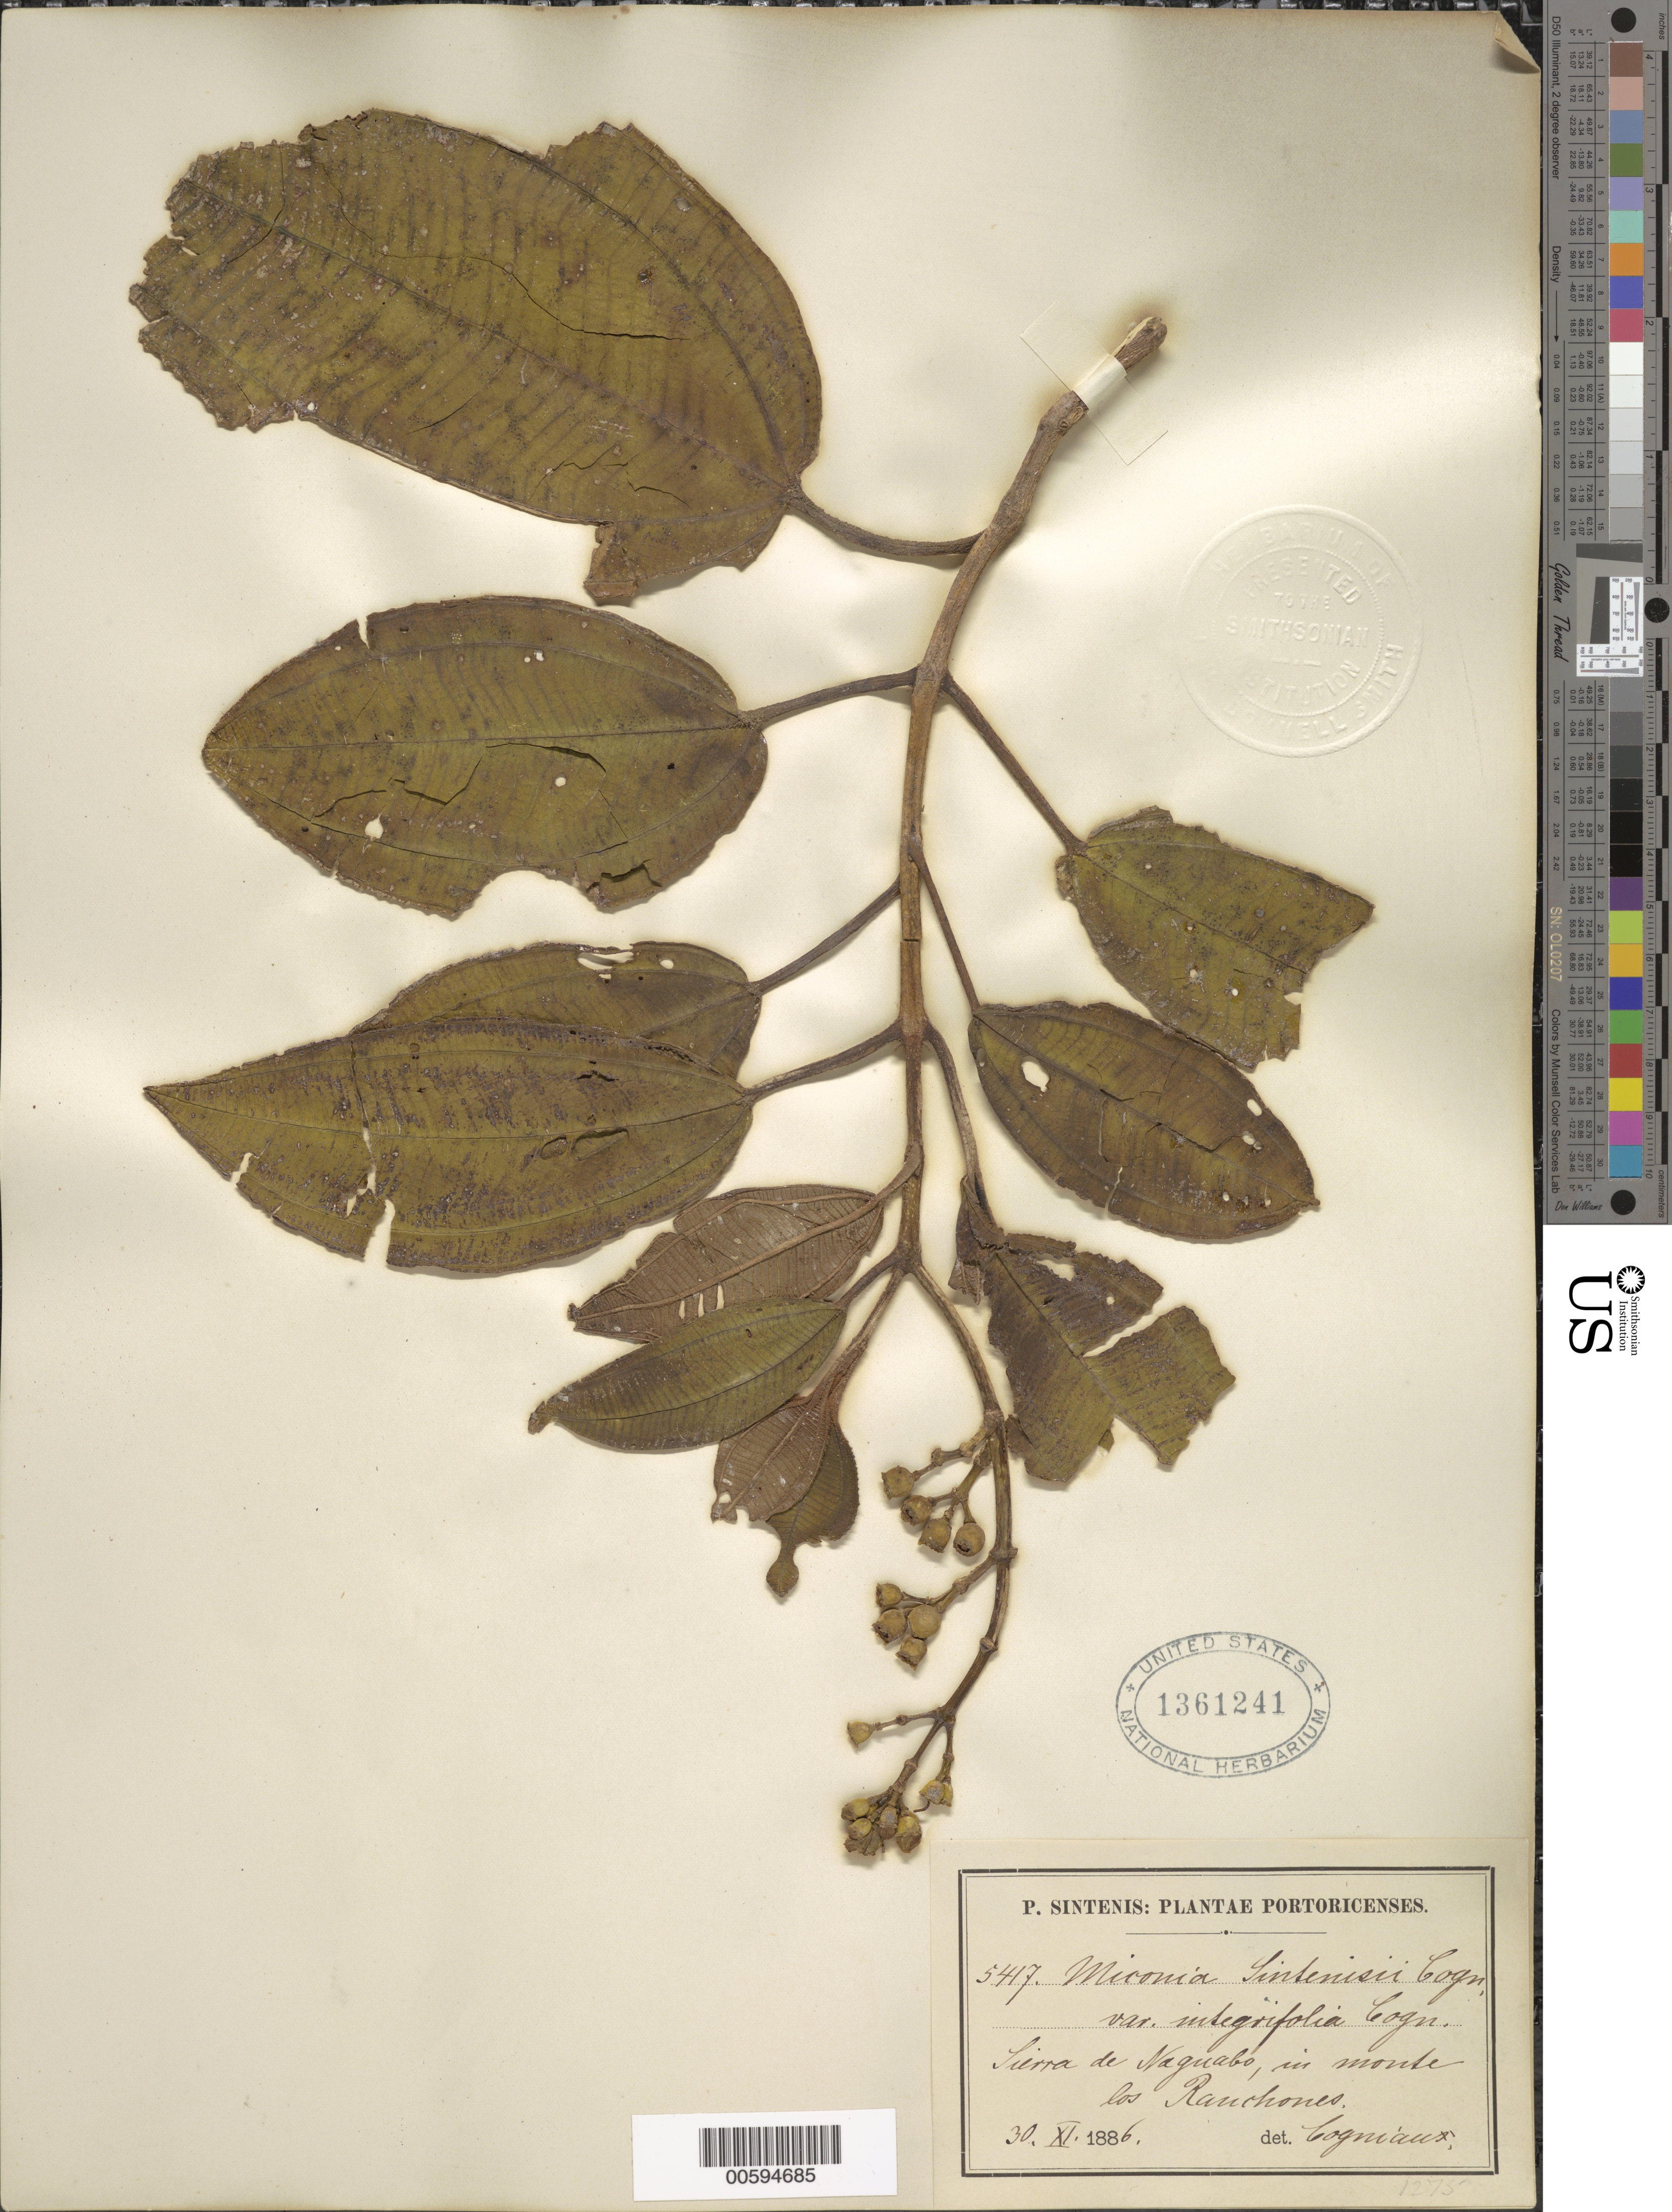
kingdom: Plantae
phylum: Tracheophyta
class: Magnoliopsida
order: Myrtales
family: Melastomataceae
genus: Miconia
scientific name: Miconia sintenisii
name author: Cogn.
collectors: P. Sintenis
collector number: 5417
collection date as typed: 30 Nov 1886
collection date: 1886-11-30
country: Puerto Rico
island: Greater Antilles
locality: Sierra de Naguabo, in monte los Ranchones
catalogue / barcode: US 1361241